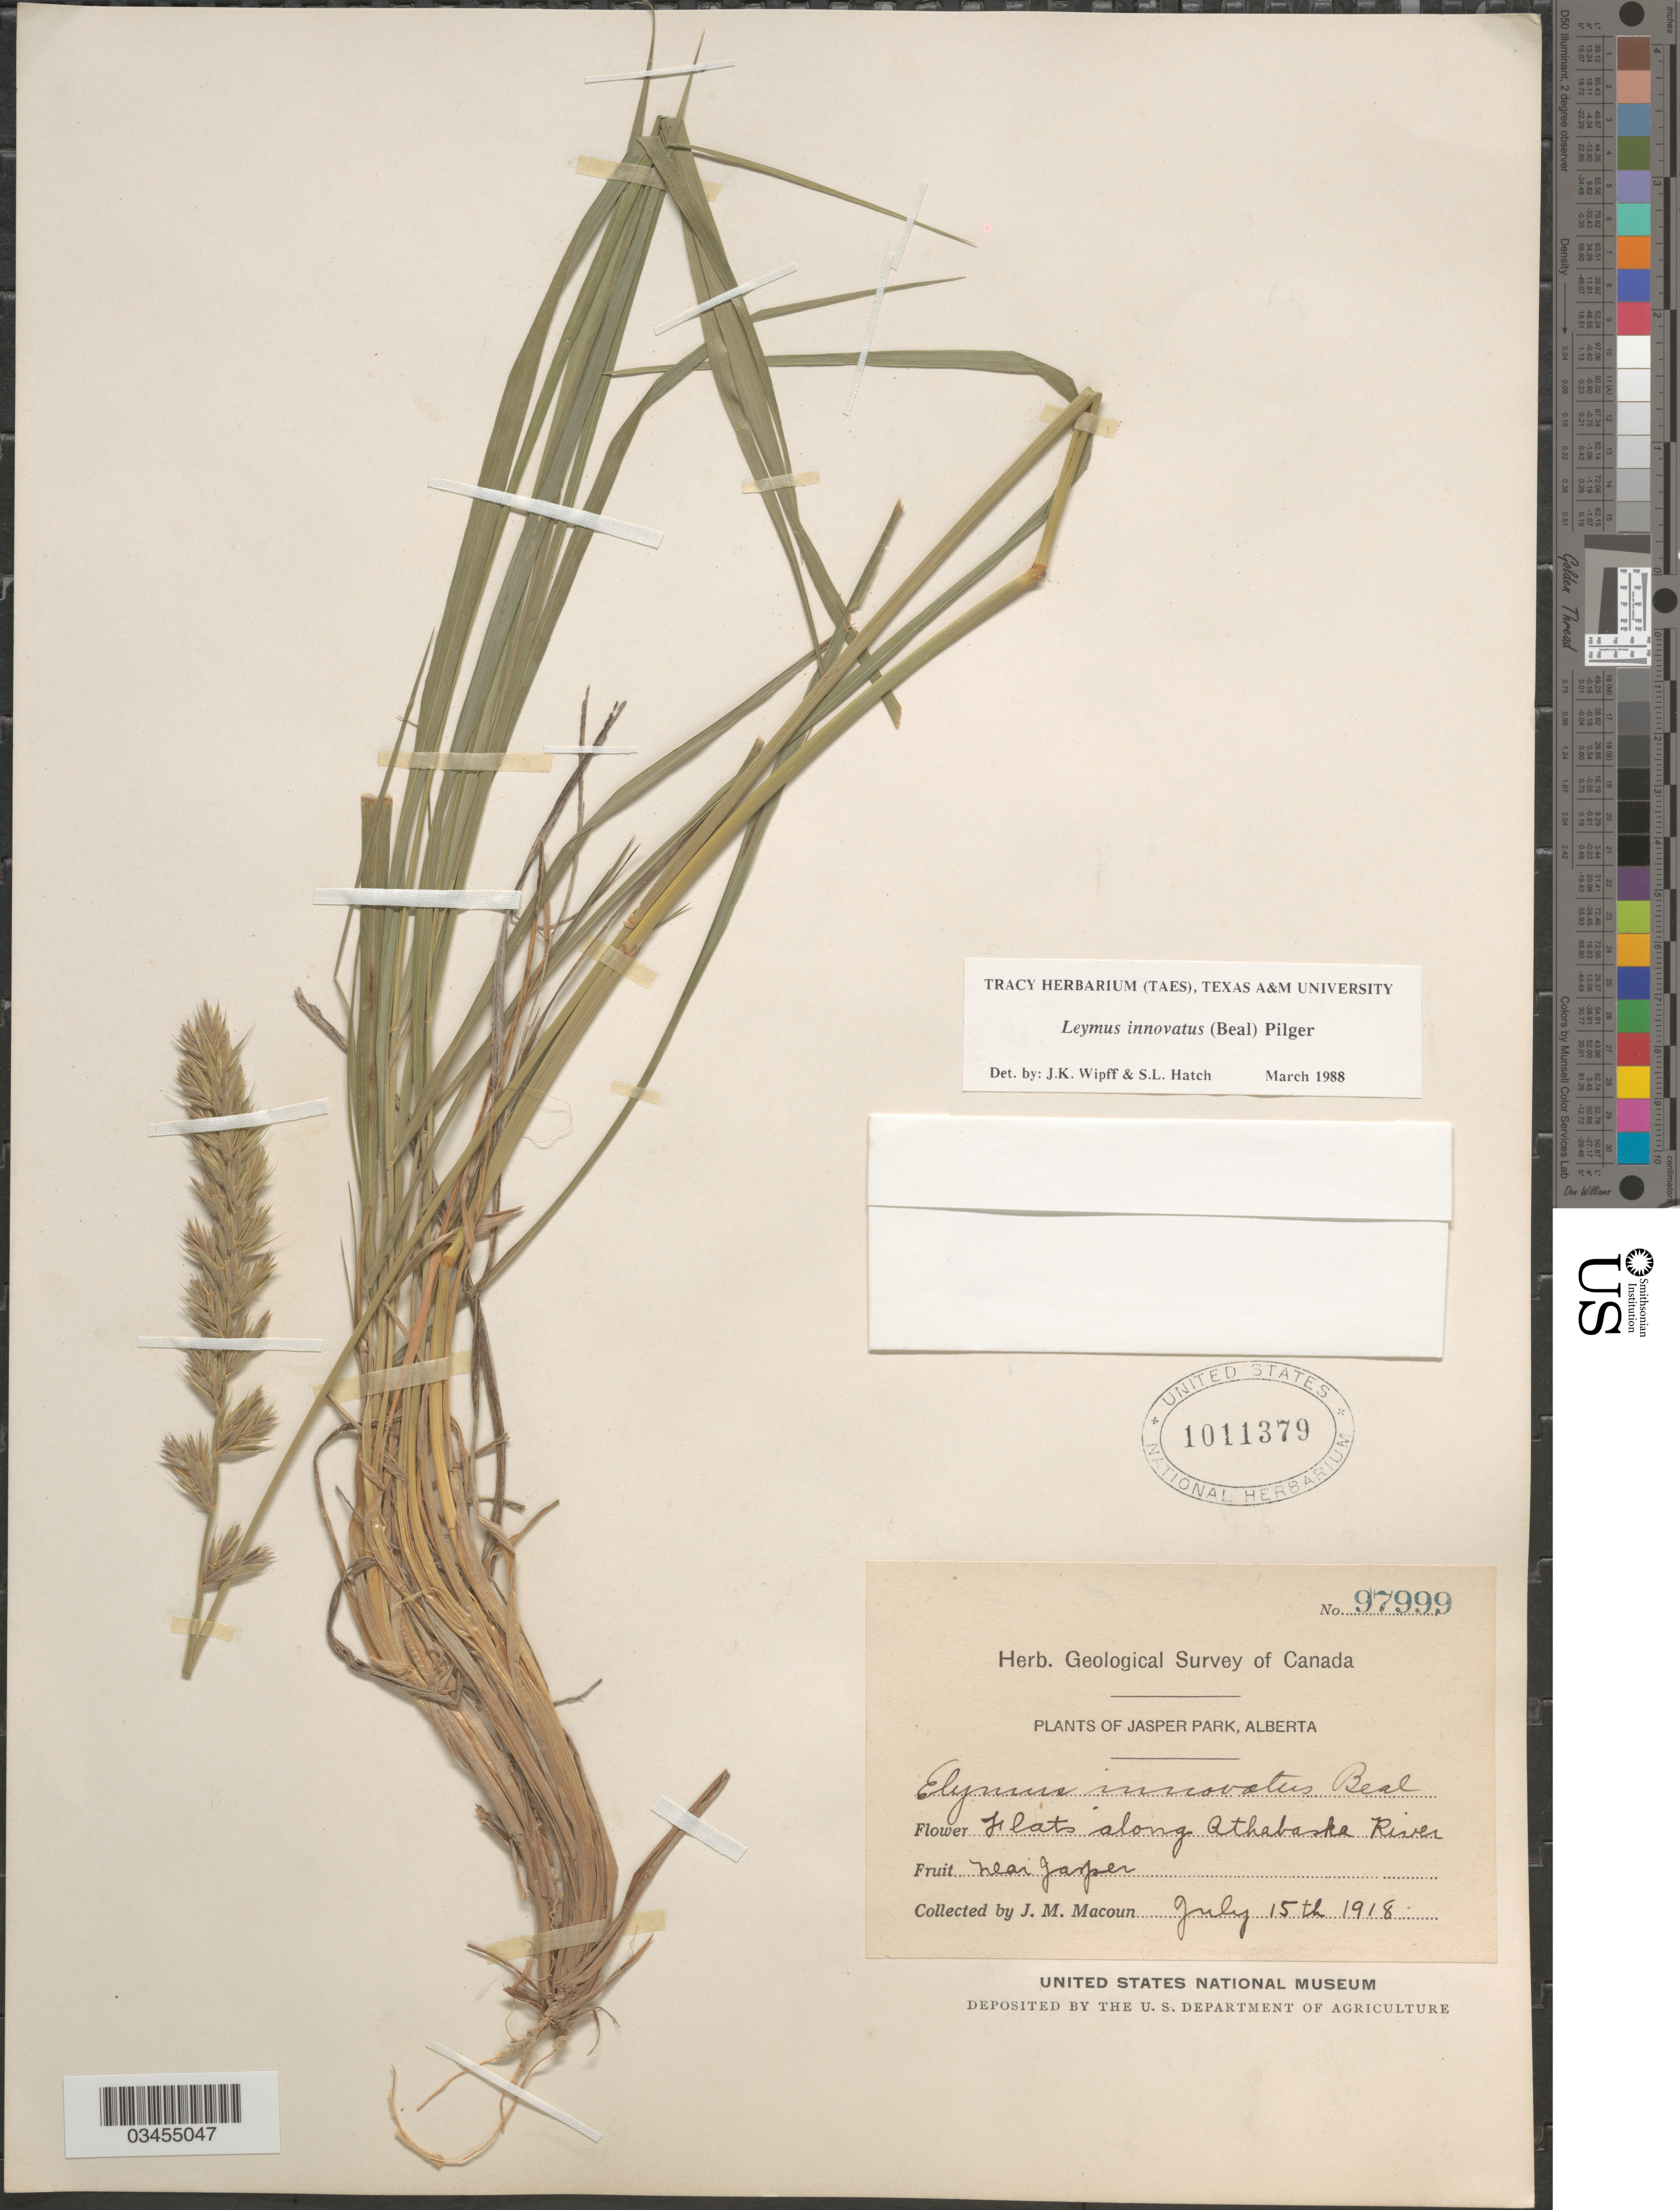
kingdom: Plantae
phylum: Tracheophyta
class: Liliopsida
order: Poales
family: Poaceae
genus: Leymus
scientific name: Leymus innovatus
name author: (W.J. Beal) Pilg.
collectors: J. M. Macoun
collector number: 97999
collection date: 1918-07-15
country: Canada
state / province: Alberta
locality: Geological Survey of Canada. Jasper Park. Flats along Athabaska River. Near Jasper.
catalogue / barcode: US 1011379